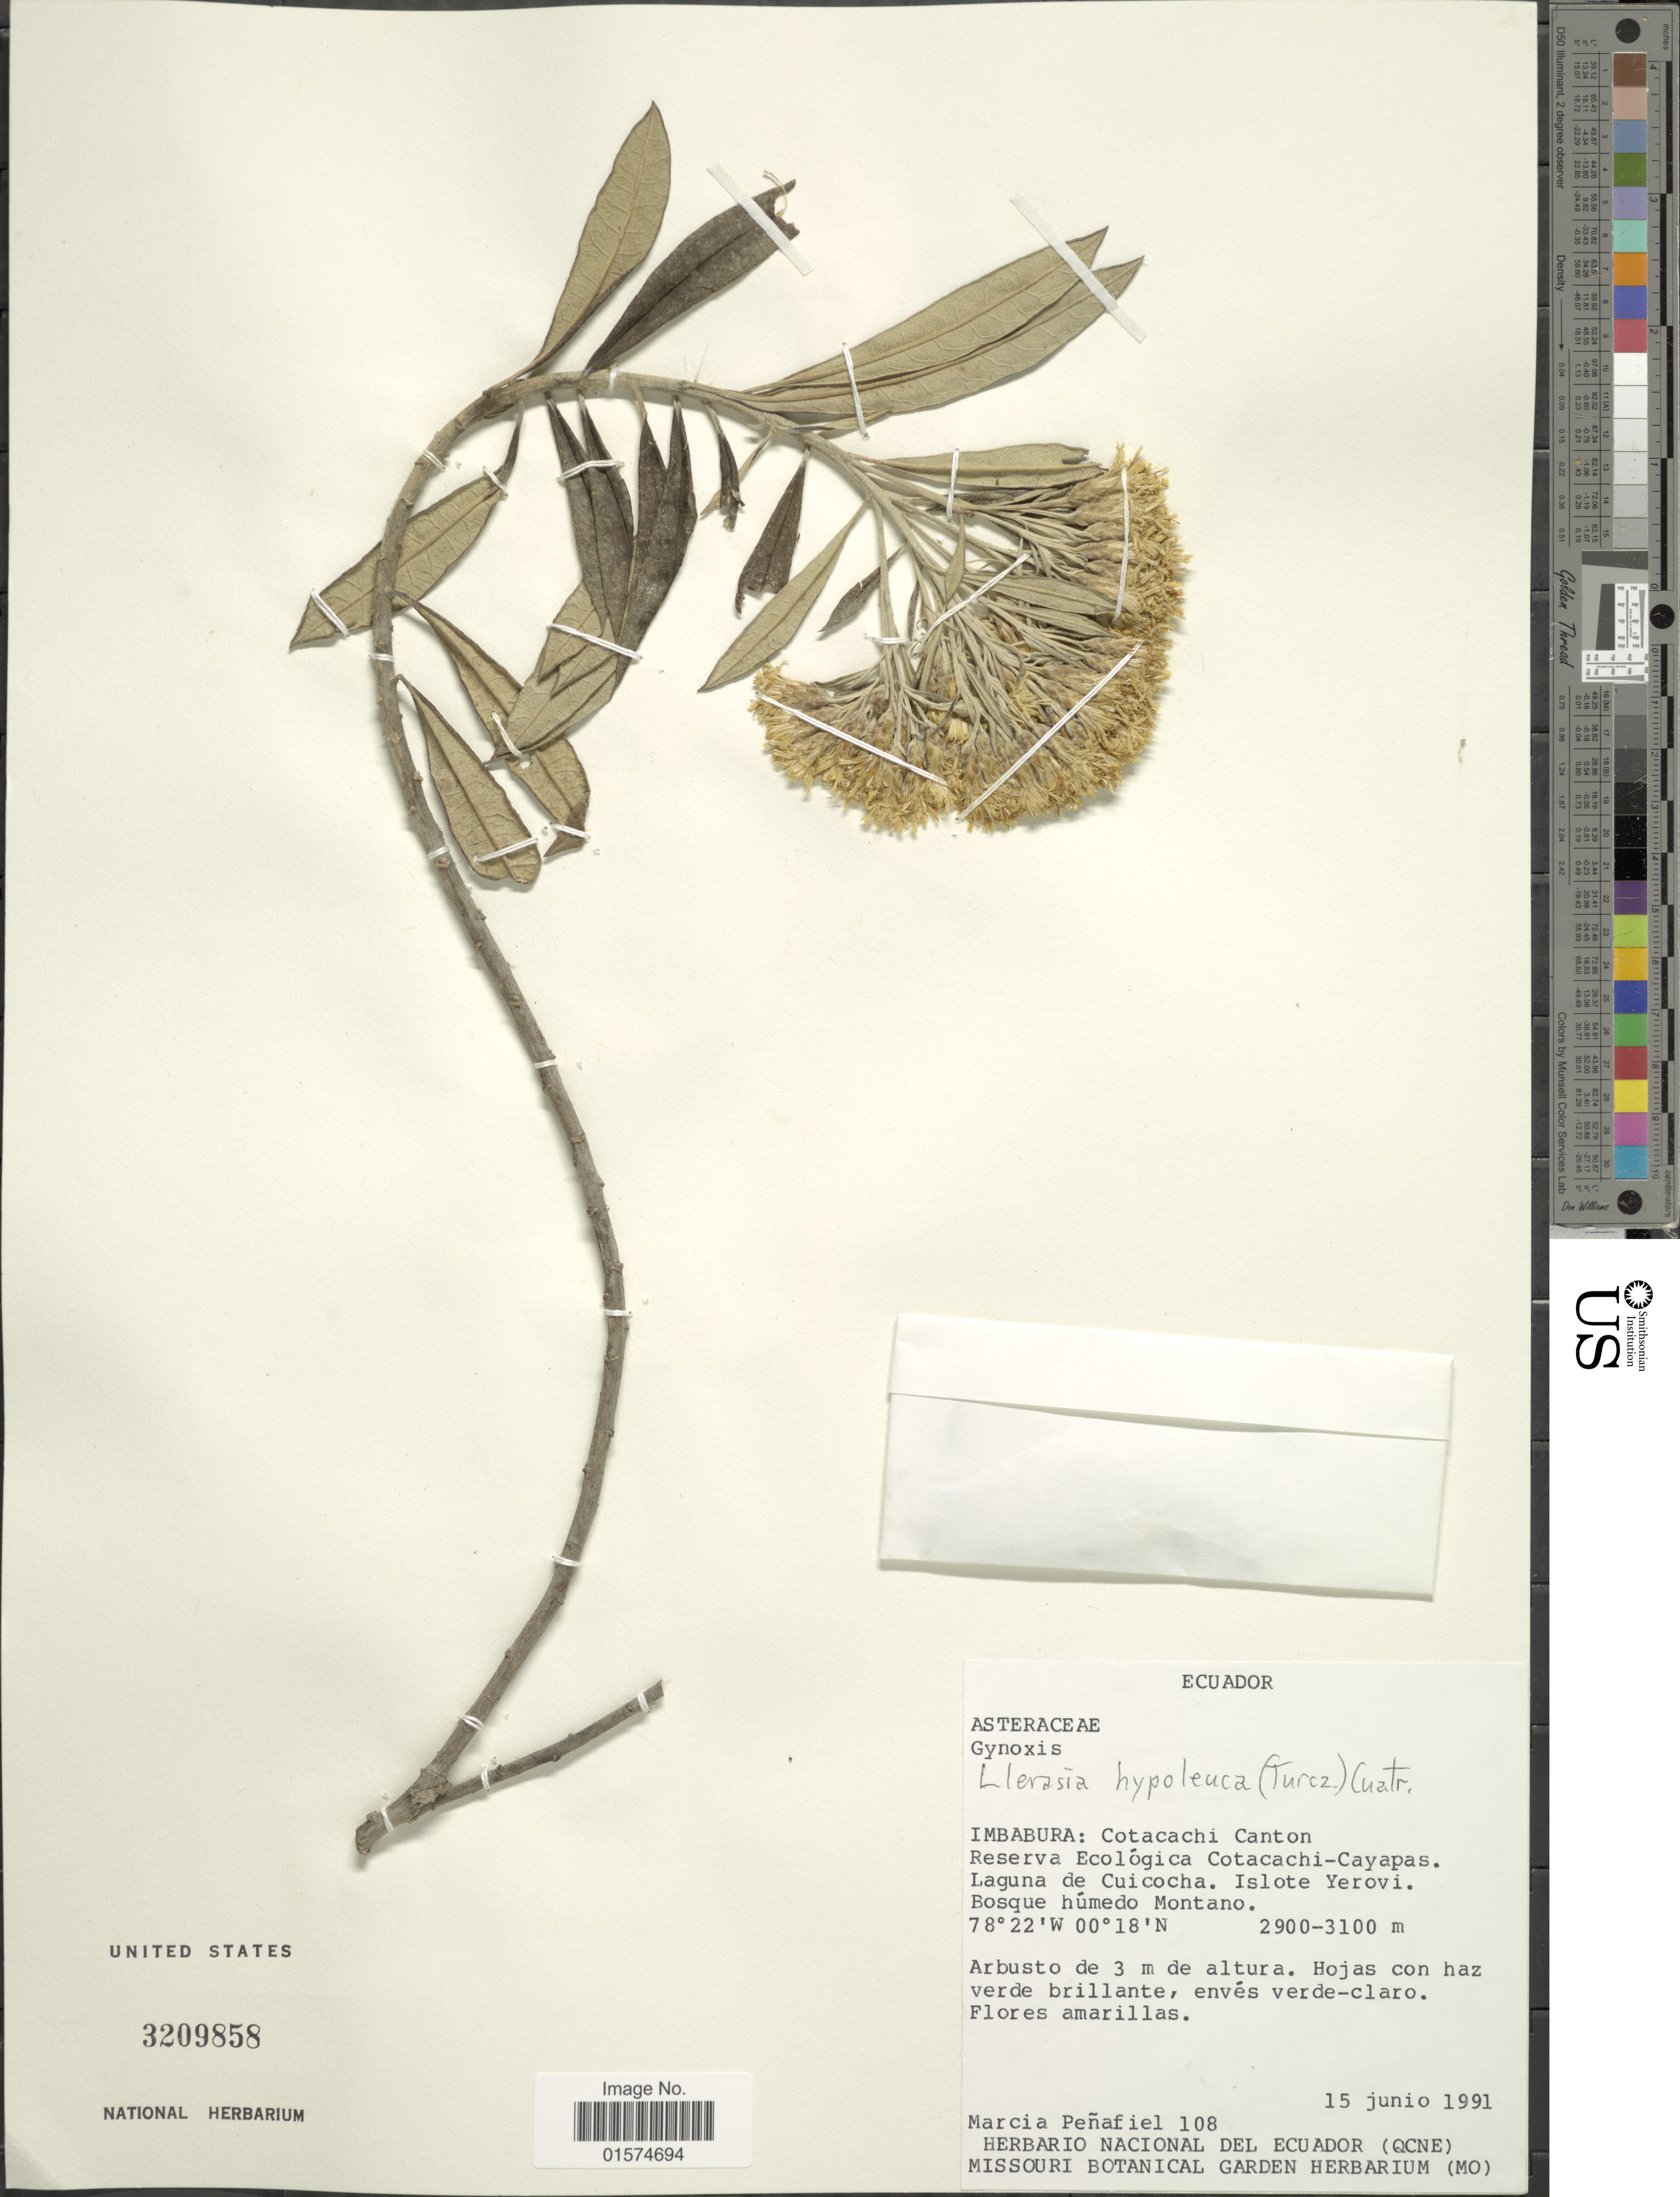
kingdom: Plantae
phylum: Tracheophyta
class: Magnoliopsida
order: Asterales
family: Asteraceae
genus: Llerasia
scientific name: Llerasia hypoleuca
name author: (Turcz.) Cuatrec.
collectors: M. Penafiel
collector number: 108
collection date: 1991-06-15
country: Ecuador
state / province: Imbabura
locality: Cotacachi Canton. Reserva Ecológica Cotacachi-Cayapas. Laguna de Cuicocha. Islote Yerovi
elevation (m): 2900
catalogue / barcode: US 3209858